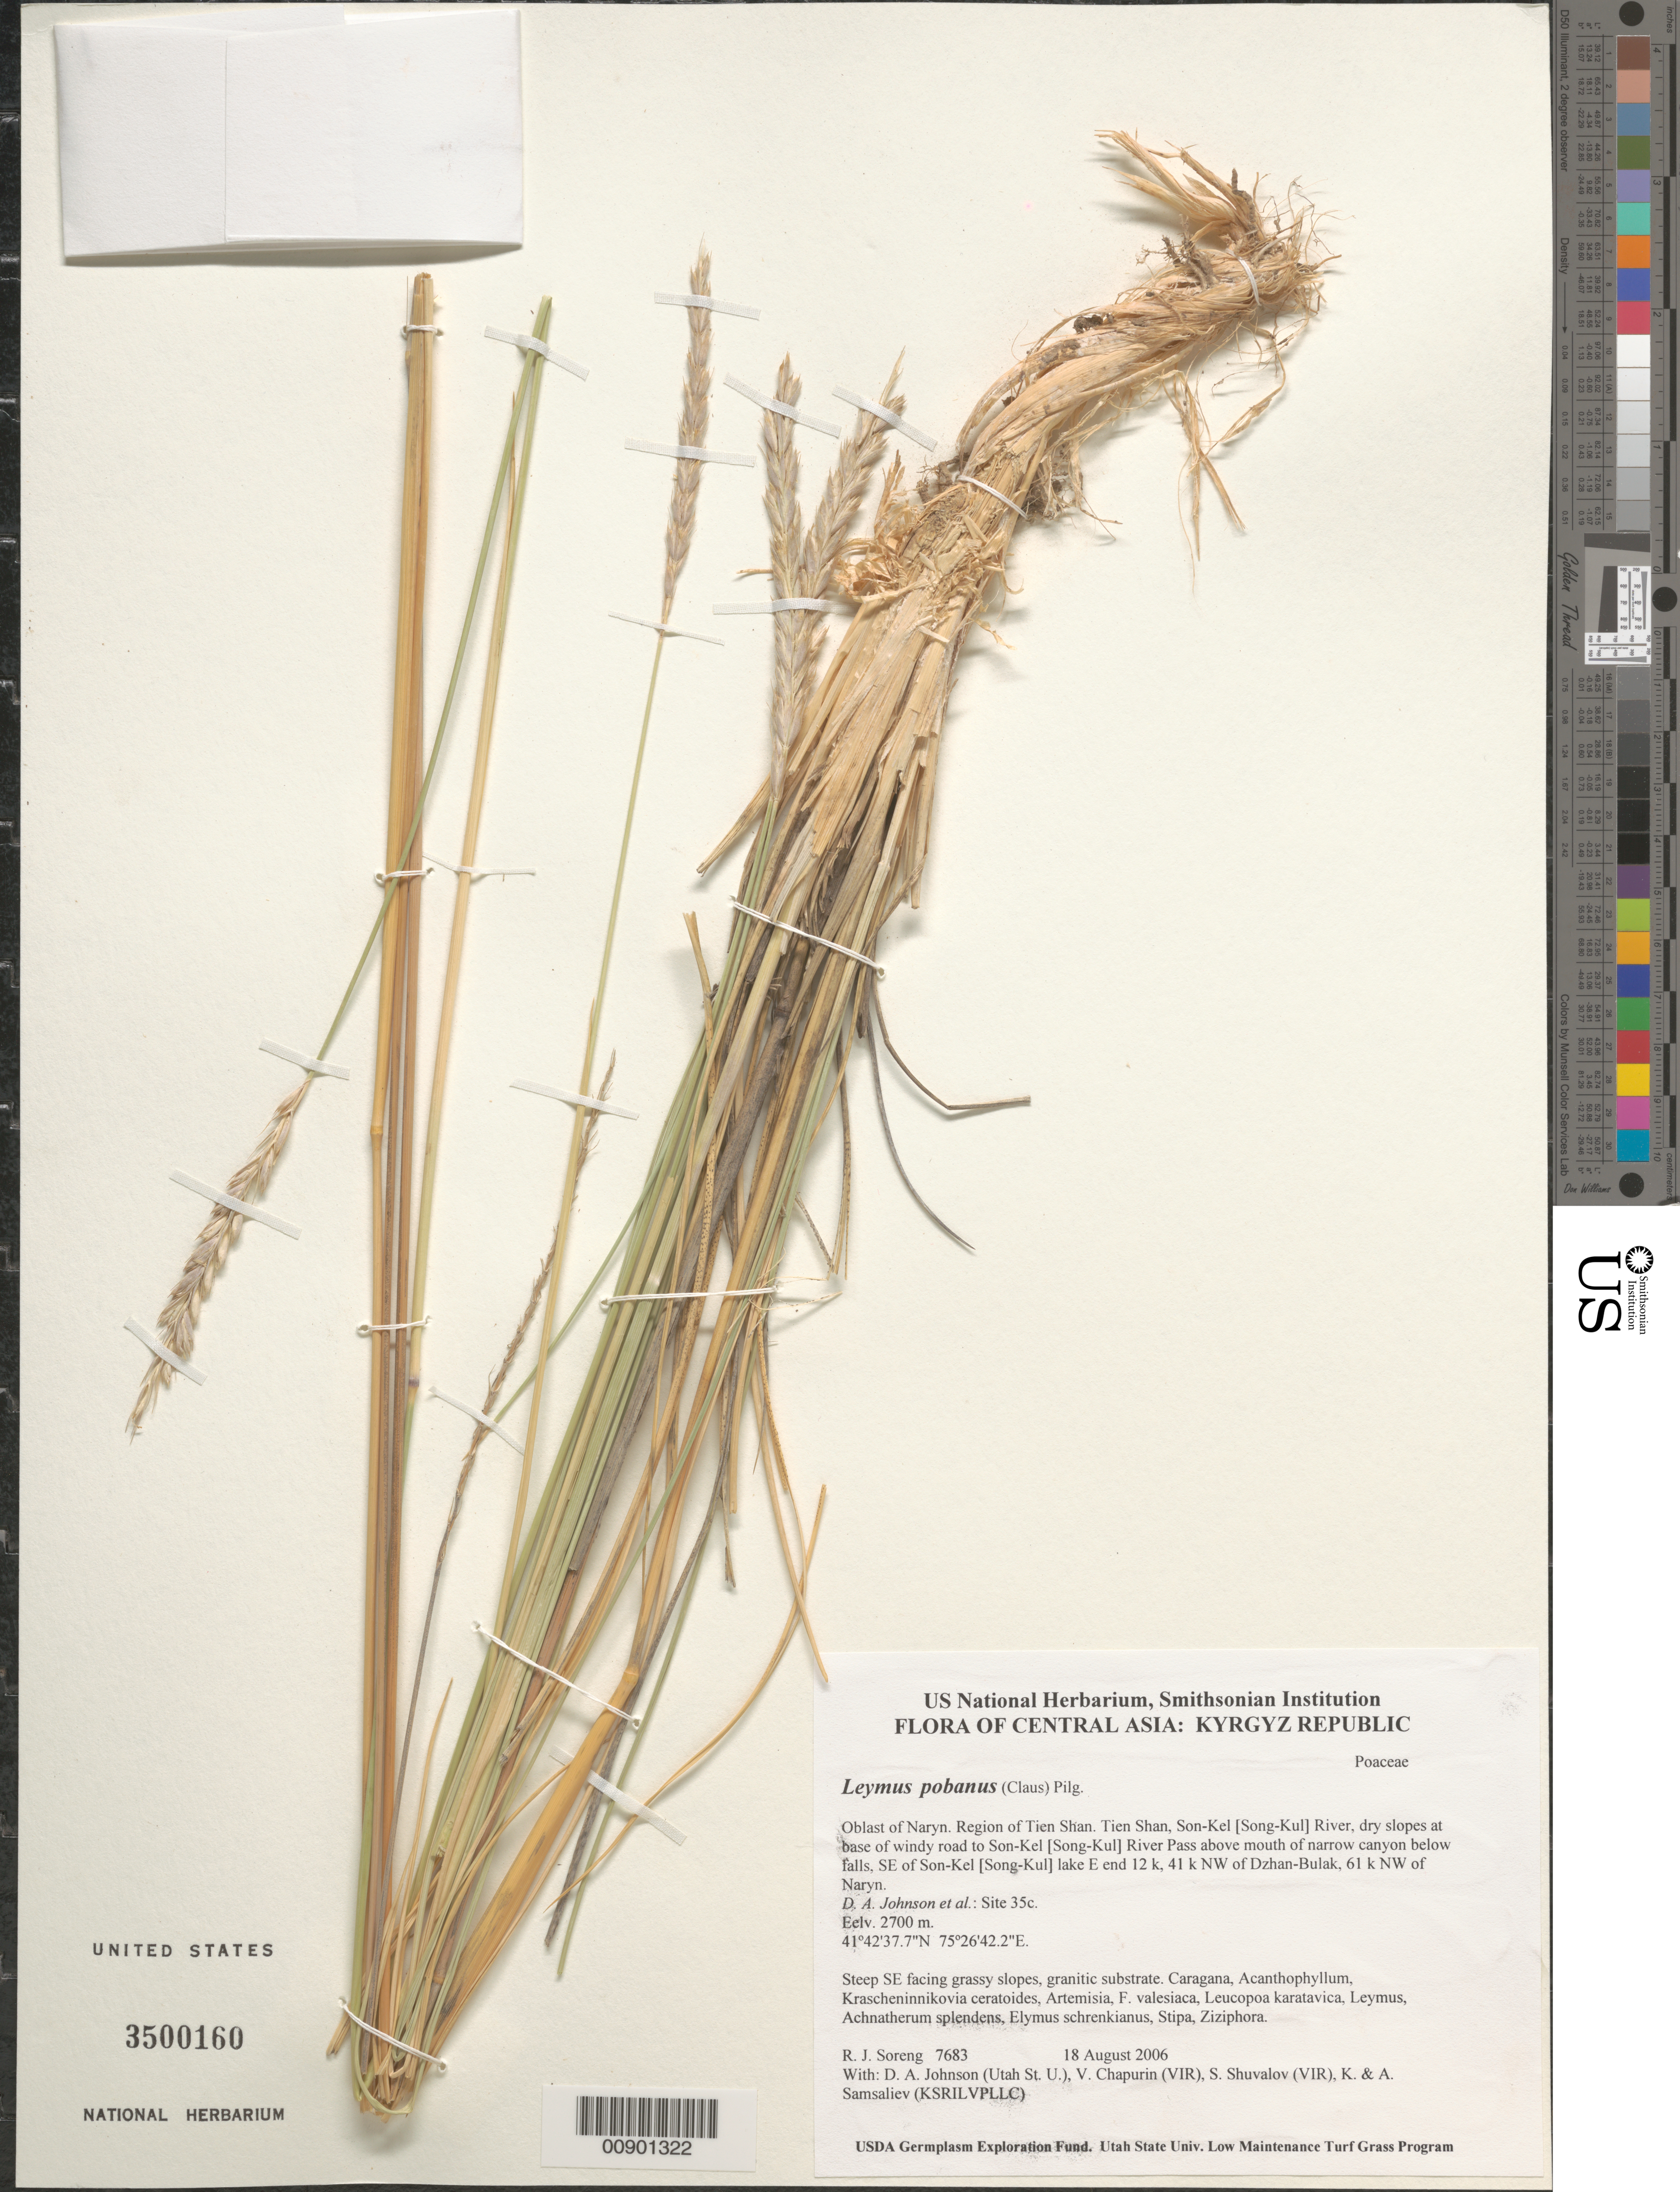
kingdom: Plantae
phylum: Tracheophyta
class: Liliopsida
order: Poales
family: Poaceae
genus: Leymus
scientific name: Leymus paboanus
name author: (Claus) Pilg.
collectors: R. J. Soreng, D. Johnson, S. Shuvalov, V. Chapurin, K. Samsaliev & A. Samsaliev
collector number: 7683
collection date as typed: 18 Aug 2006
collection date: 2006-08-18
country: Kyrgyzstan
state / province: Naryn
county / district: Tien Shan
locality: Tien Shan, Son-Kel River, dry slopes at base of windy road to Son-Kel River Pass above mouth of narrow canyon below falls, SE of Son-Kel lake E end 12 k, 41 km NW of Dzhan-Bulak, 61 km NW of Naryn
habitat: Steep SE facing grassy slopes, granitic substrate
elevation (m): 2700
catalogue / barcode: US 3500160